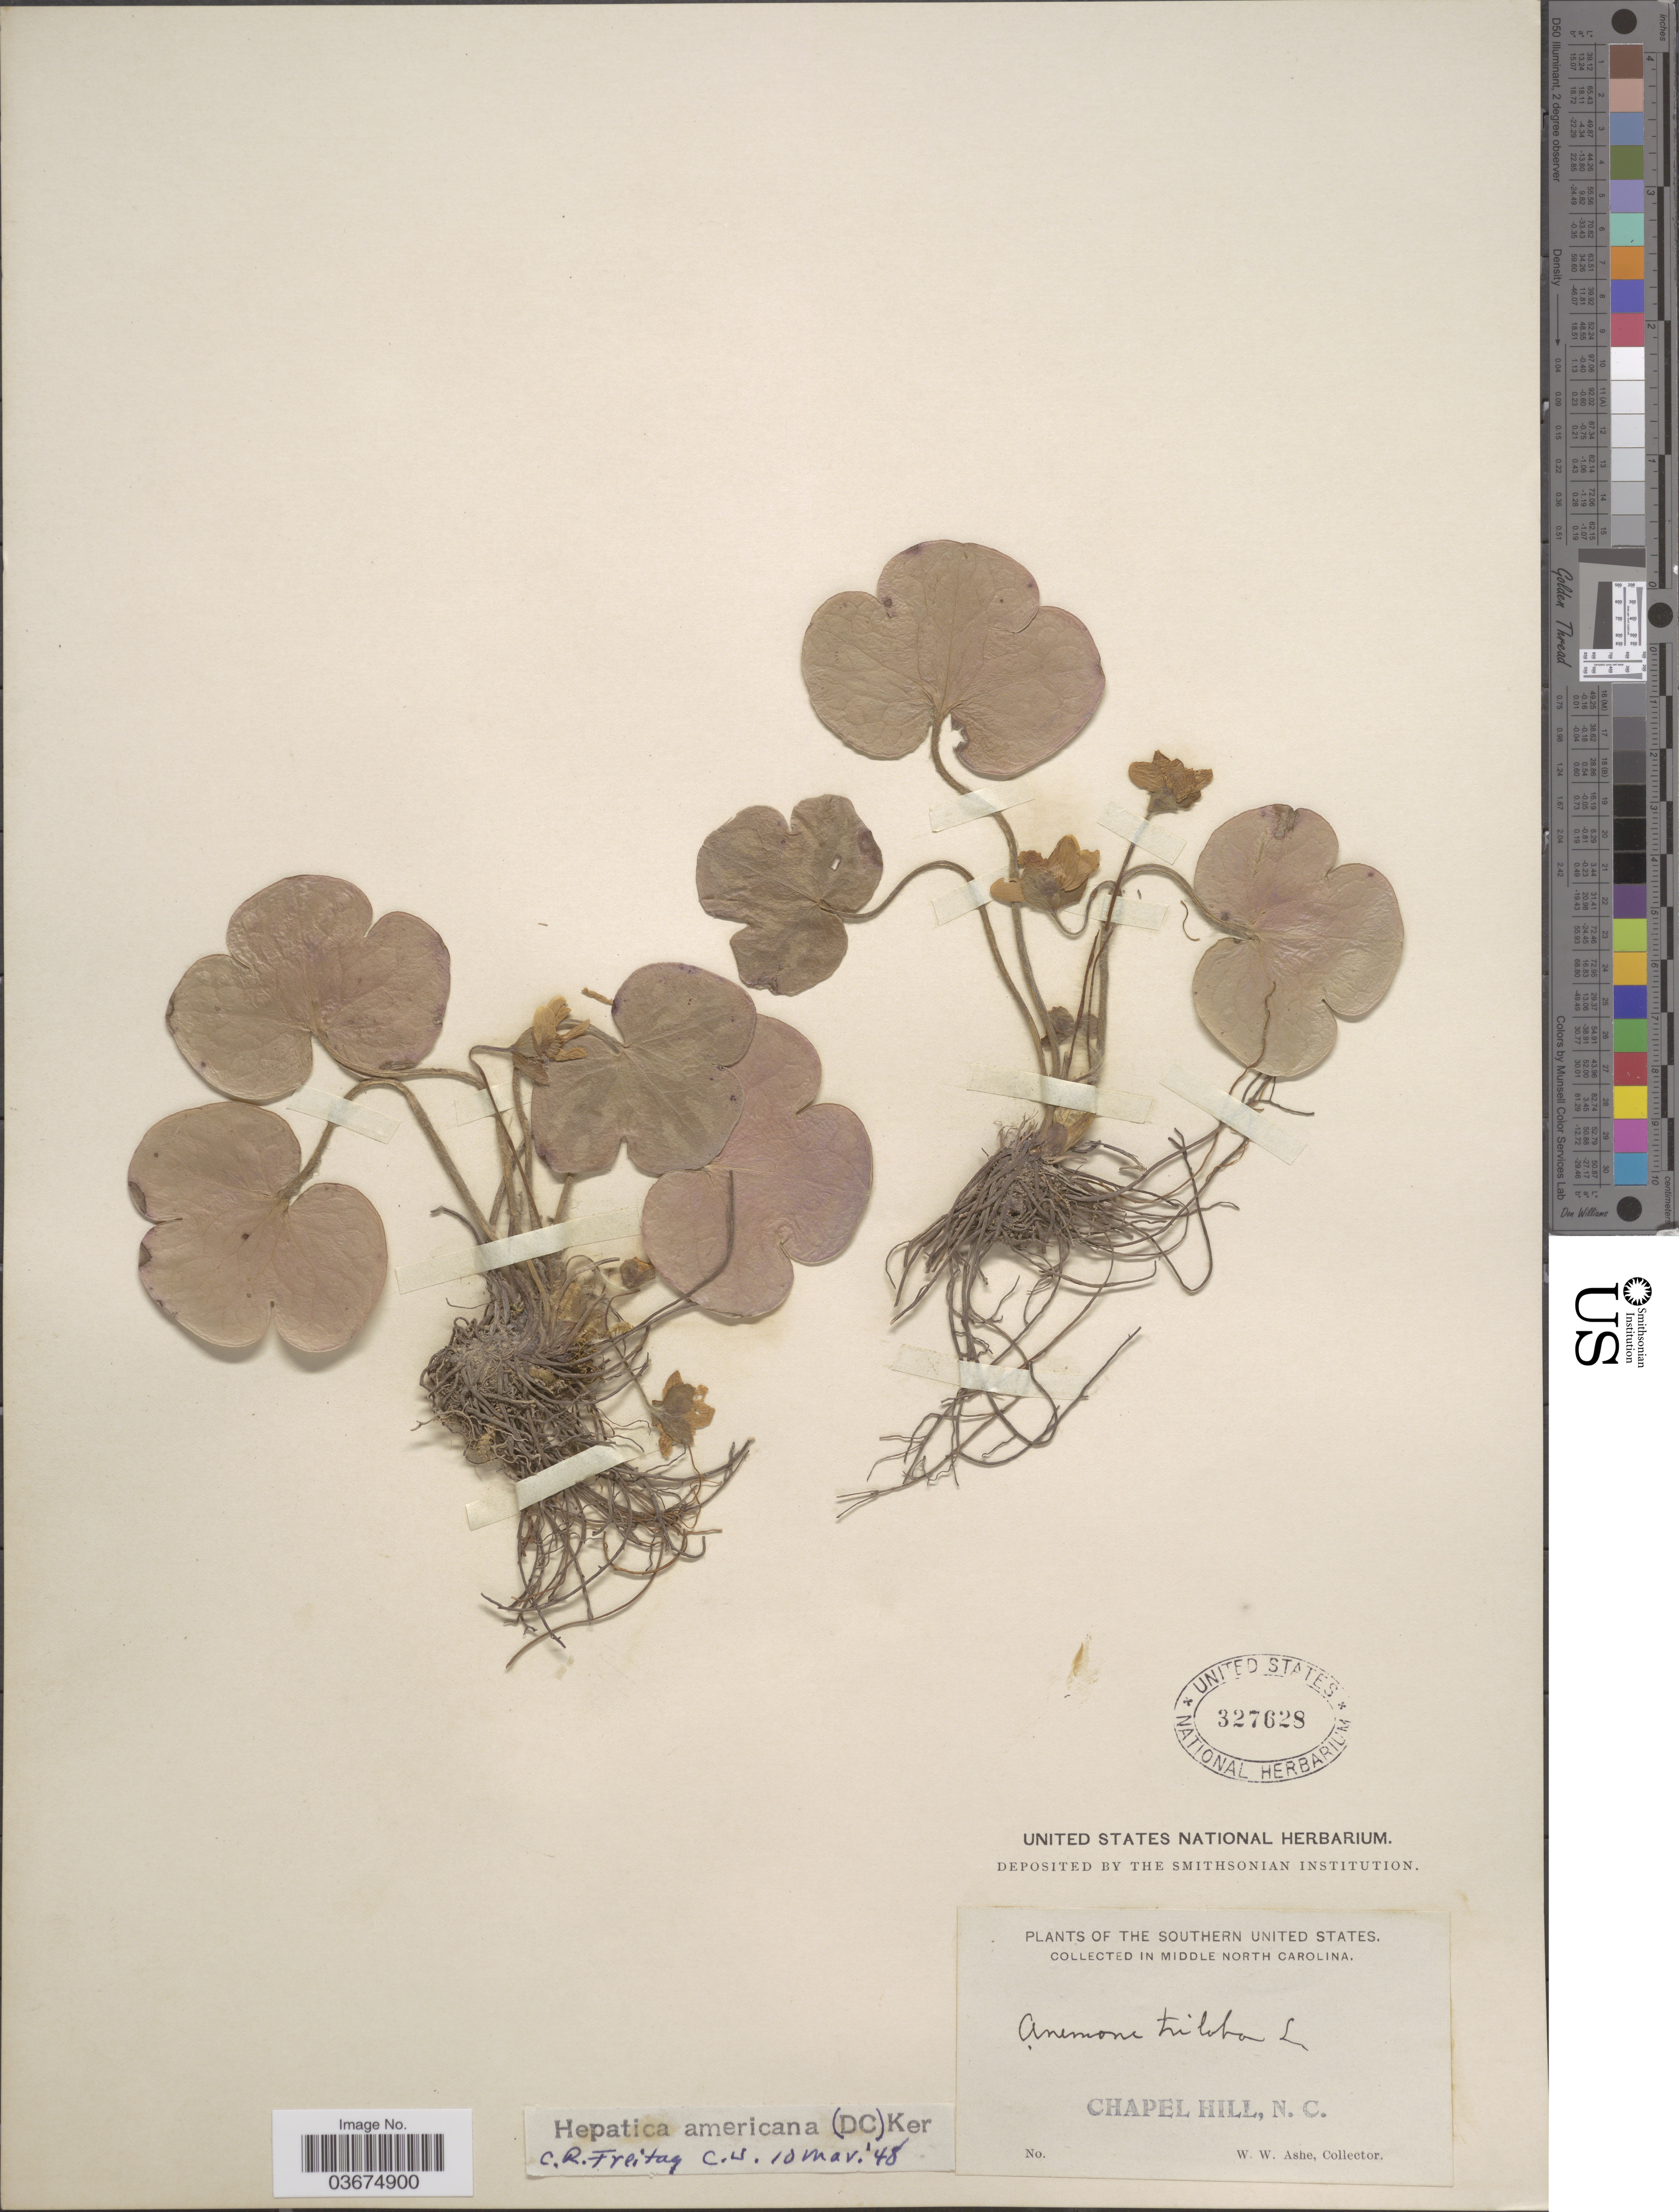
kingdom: Plantae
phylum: Tracheophyta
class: Magnoliopsida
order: Ranunculales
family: Ranunculaceae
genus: Hepatica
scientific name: Hepatica americana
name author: (DC.) Ker Gawl.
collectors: W. W. Ashe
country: United States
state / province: North Carolina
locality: The Southern United States. In Middle North Carolina. Chapel Hill.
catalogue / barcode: US 327628